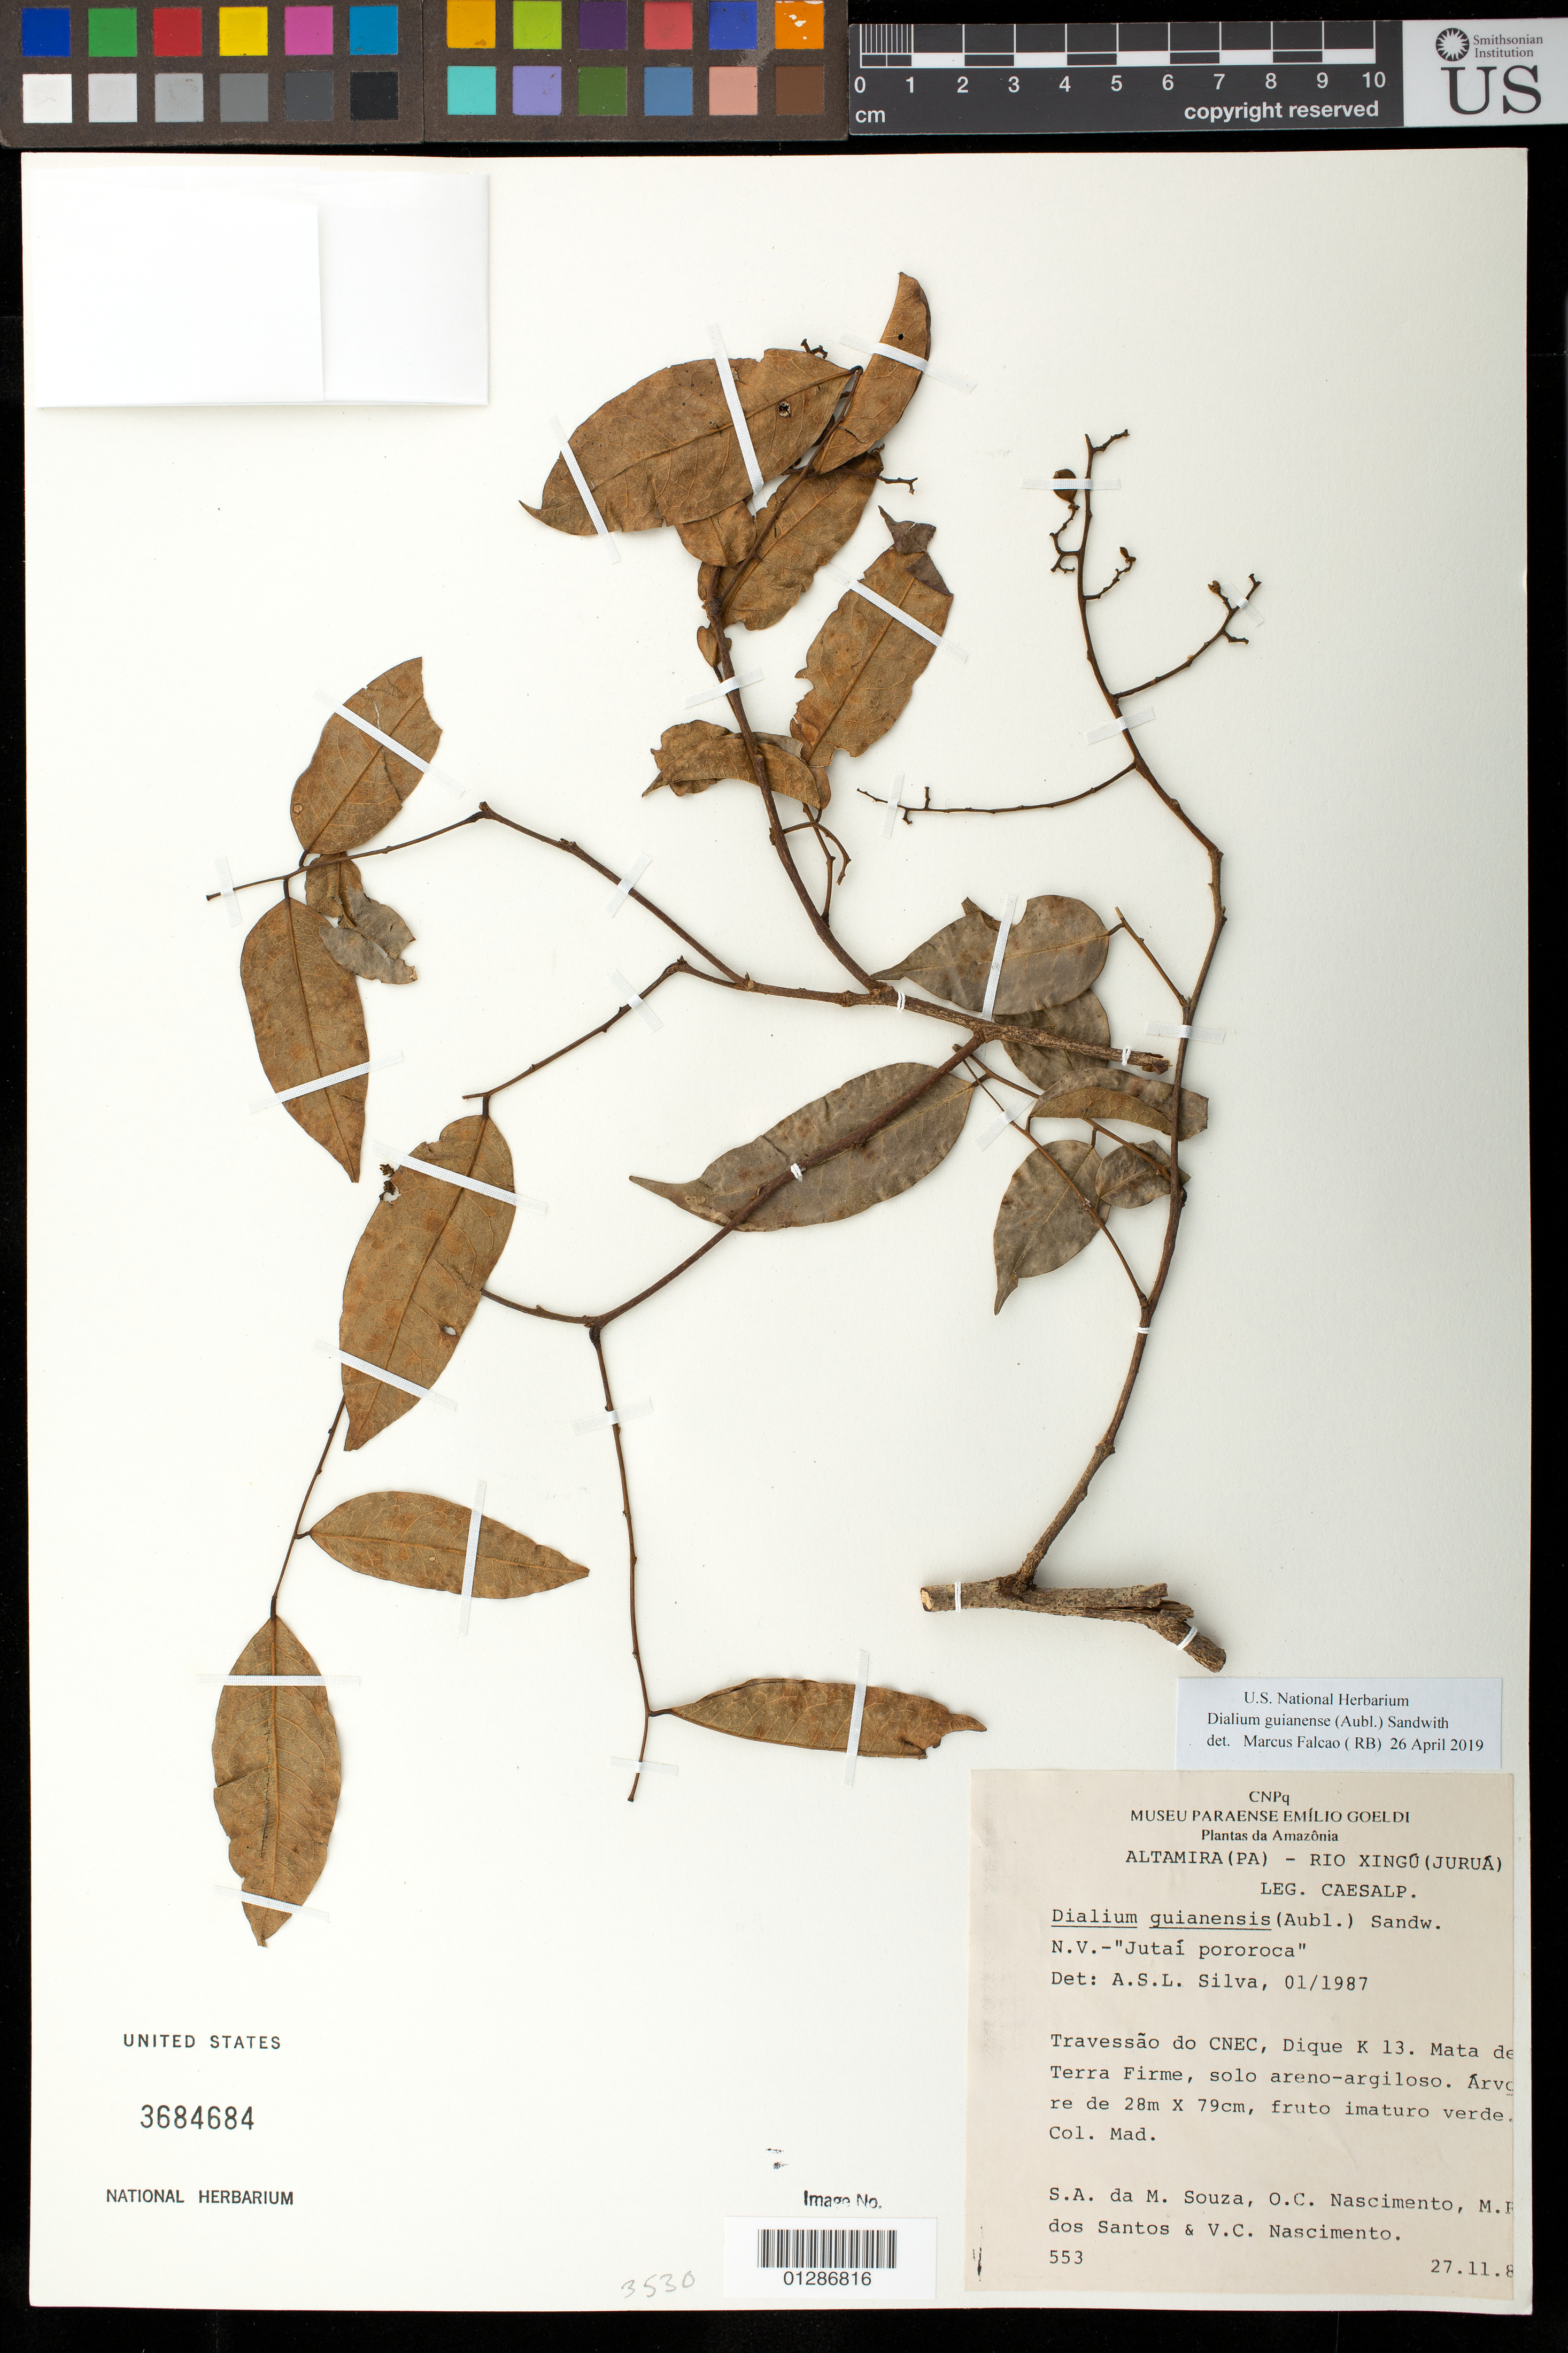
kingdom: Plantae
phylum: Tracheophyta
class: Magnoliopsida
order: Fabales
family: Fabaceae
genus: Dialium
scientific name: Dialium guianense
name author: (Aubl.) Sandwith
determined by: Falcão, Marcus J.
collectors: S. A. Souza, O. Nascimento, W. C. Nascimento & M. R. Santos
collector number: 553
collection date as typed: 27 Nov 1986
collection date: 1986-11-27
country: Brazil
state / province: Para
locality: Mun. de Altamira, rio Xingu. Travessao do CNEC, Dique K 13. Mata de Terra Firme.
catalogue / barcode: US 3684684